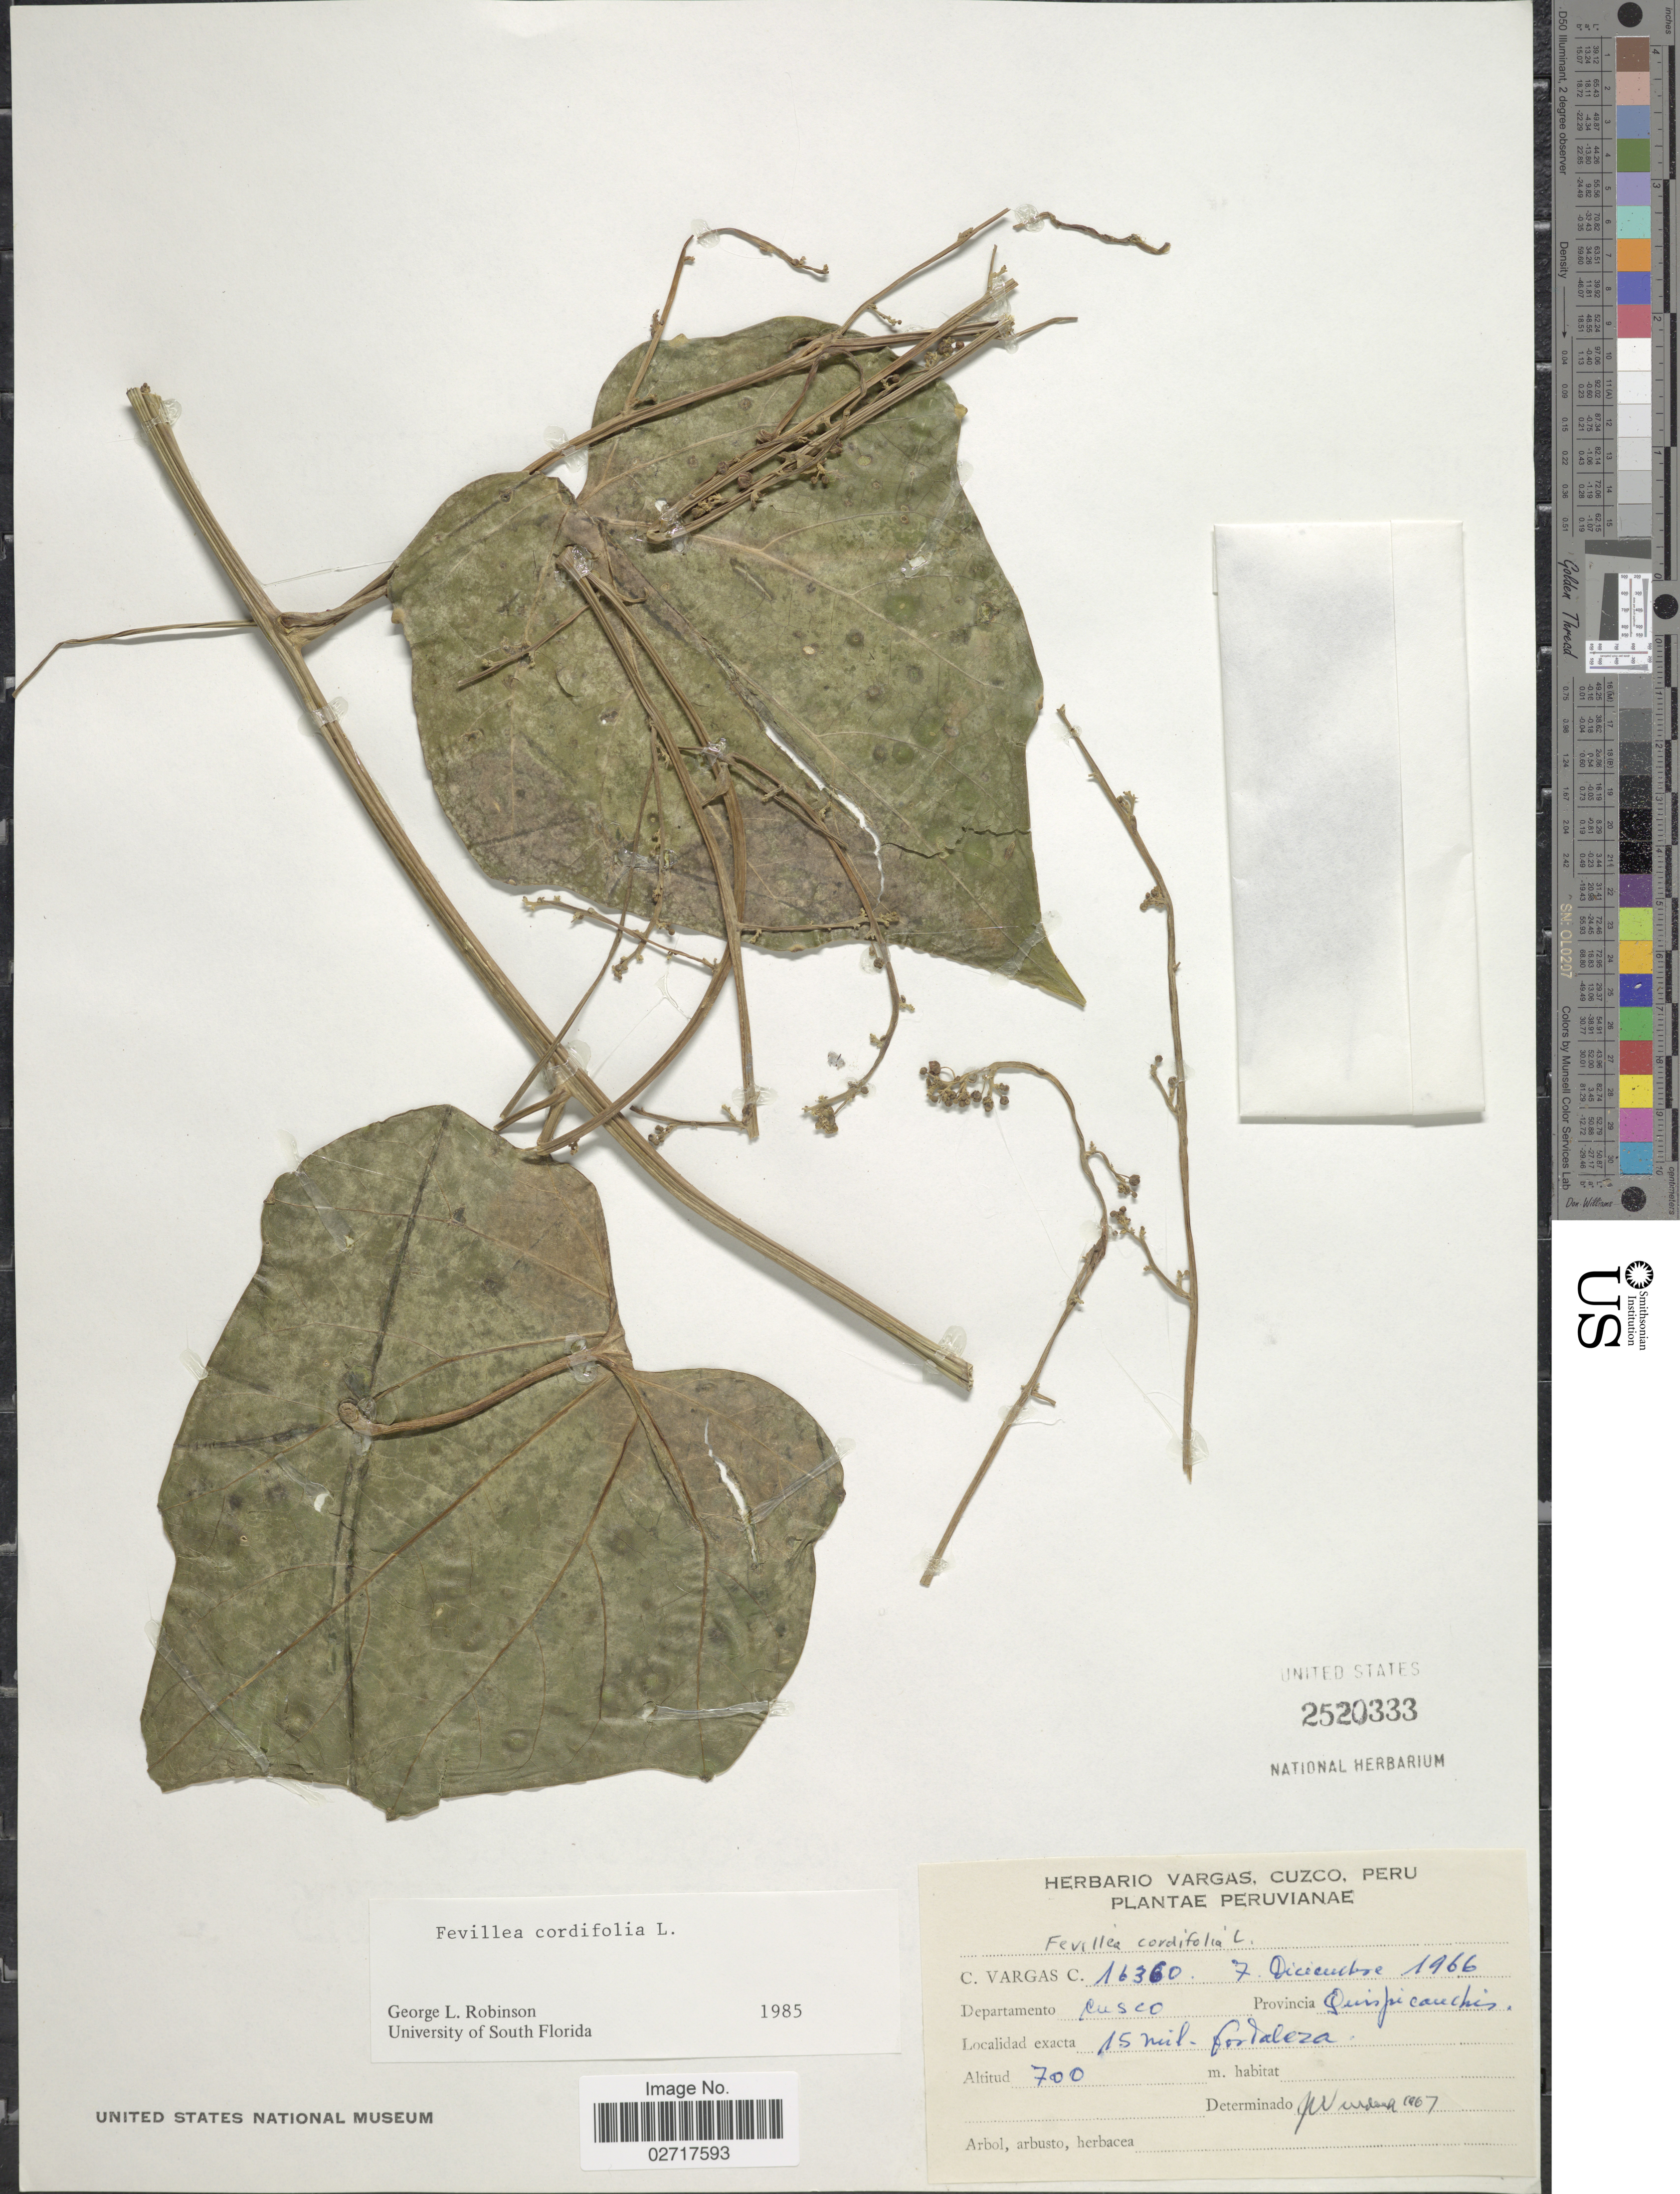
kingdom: Plantae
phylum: Tracheophyta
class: Magnoliopsida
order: Cucurbitales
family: Cucurbitaceae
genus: Fevillea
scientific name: Fevillea cordifolia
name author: L.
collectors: C. Vargas Calderón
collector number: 16360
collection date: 1966-12-07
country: Peru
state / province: Cusco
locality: Provincia Quispicauchis, 15 mil. fortaleza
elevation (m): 700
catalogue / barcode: US 2520333